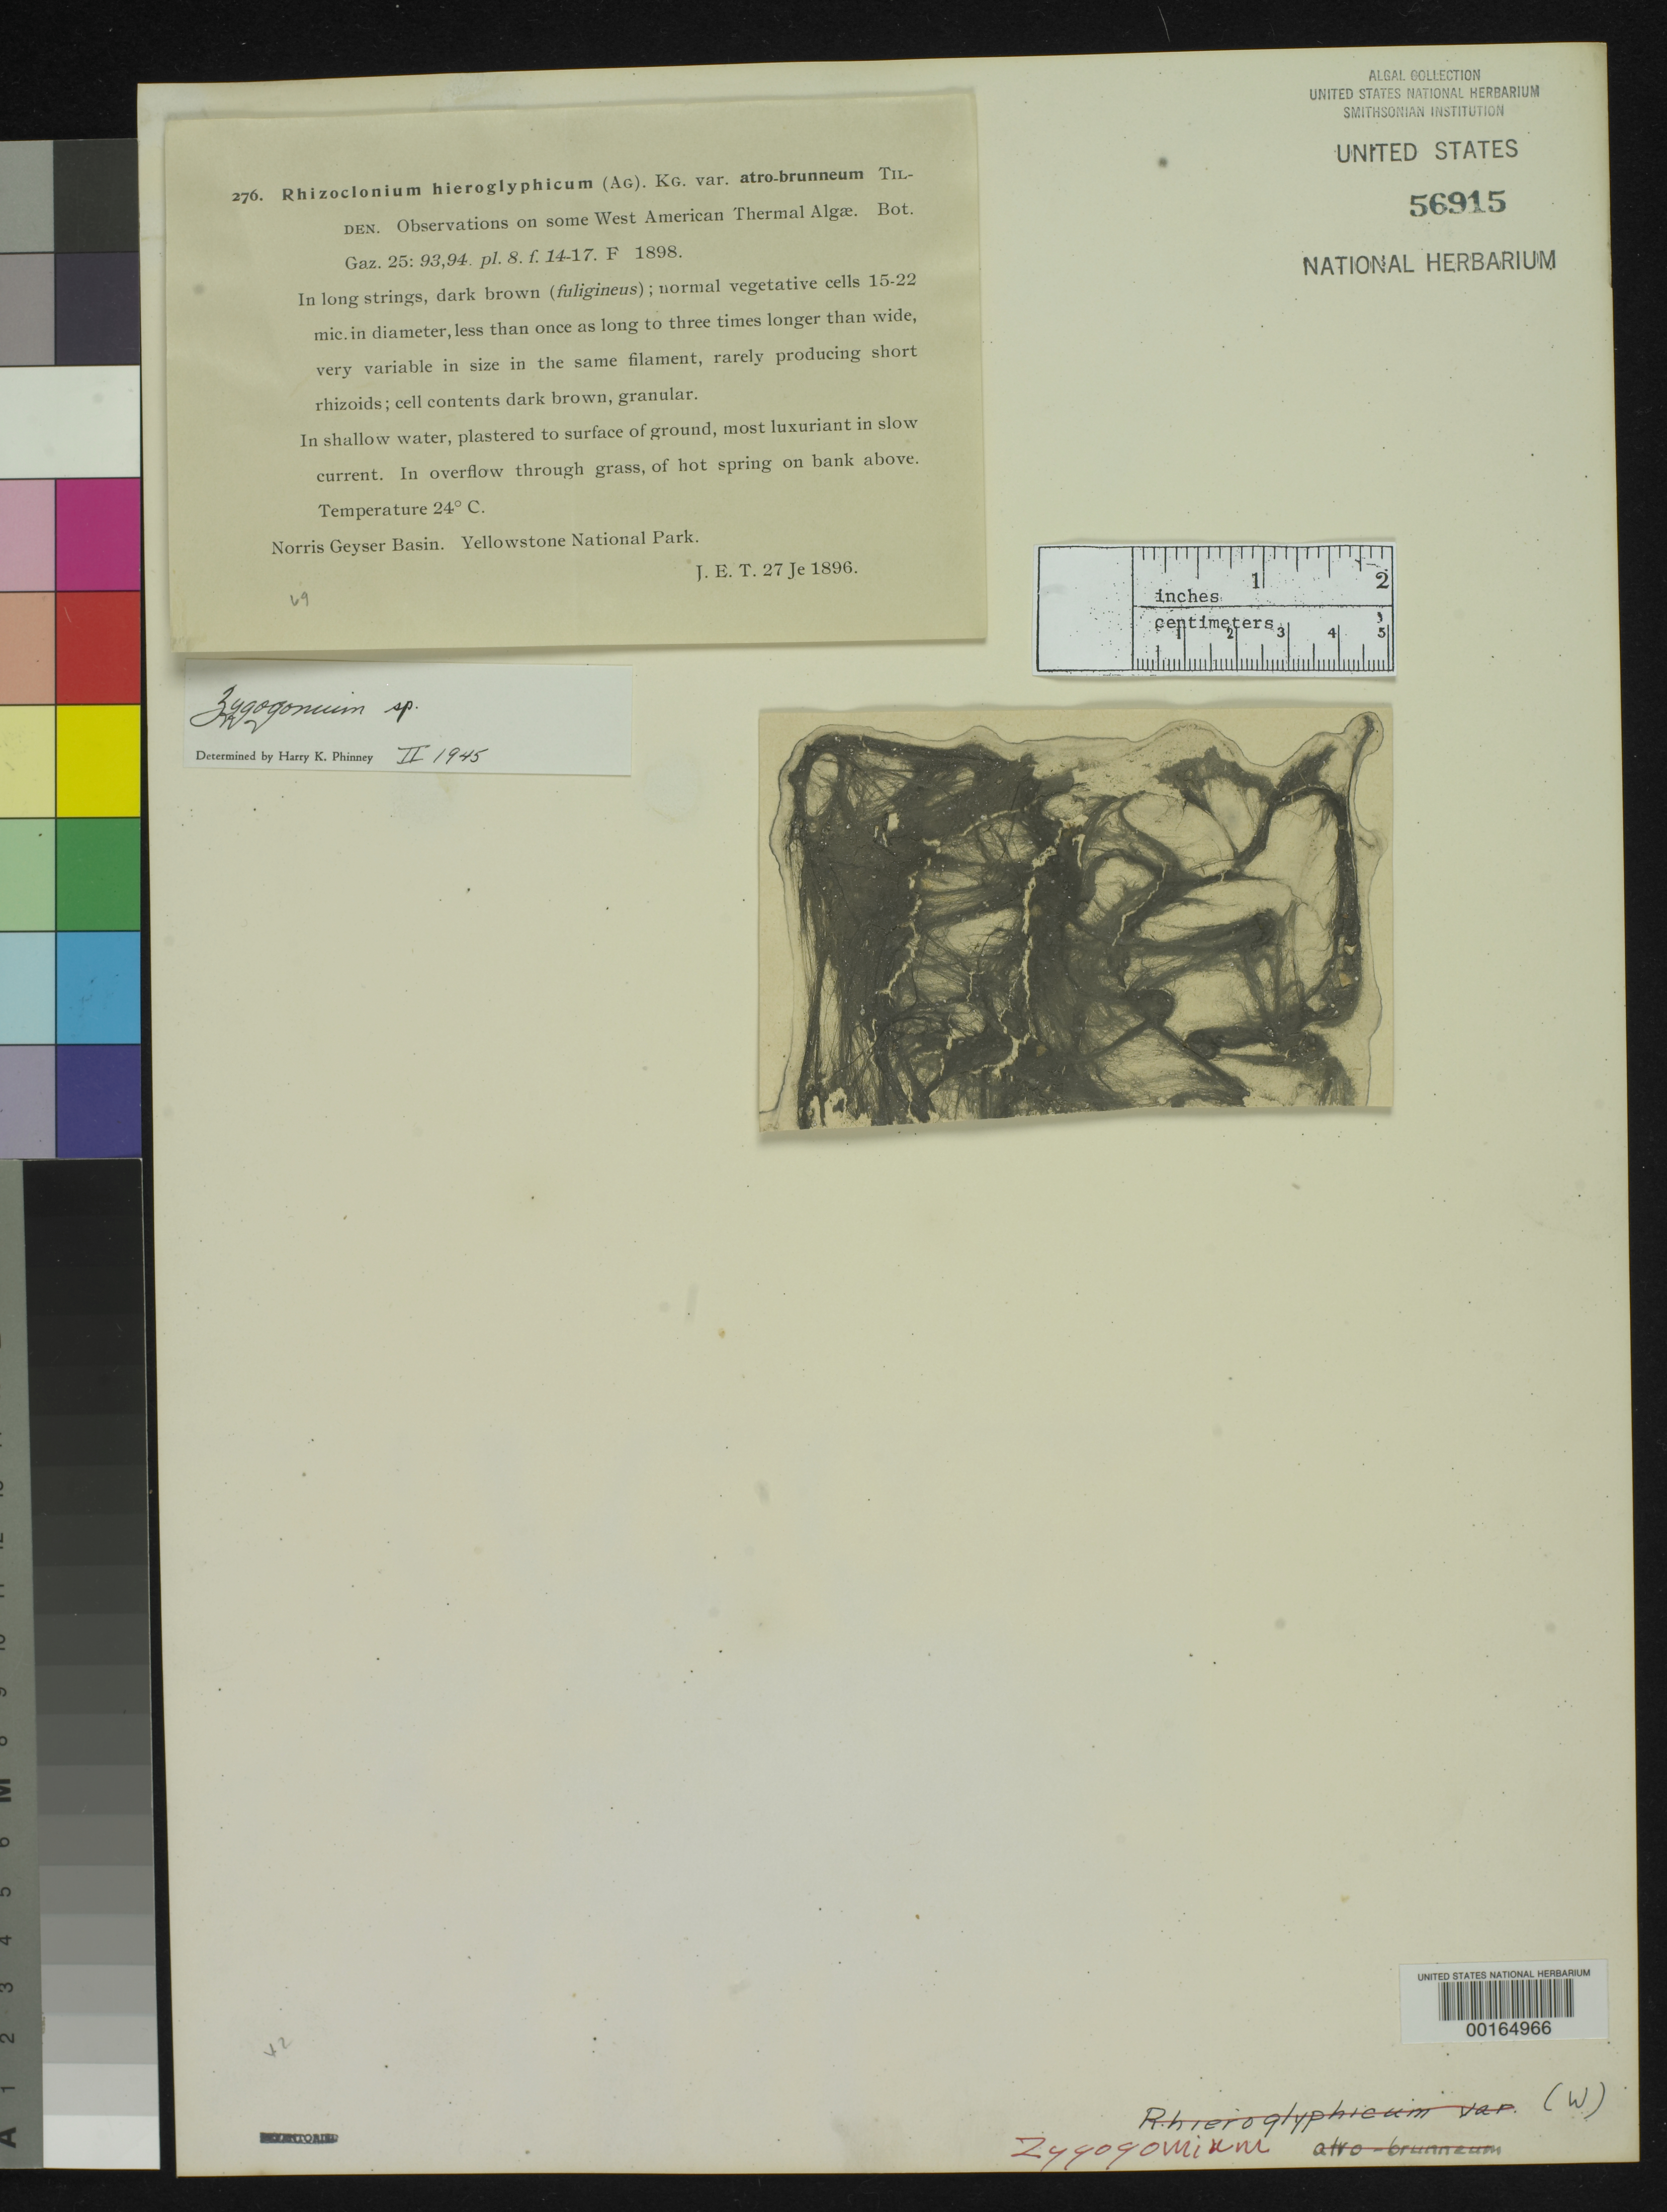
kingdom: Plantae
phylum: Chlorophyta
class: Ulvophyceae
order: Cladophorales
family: Cladophoraceae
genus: Rhizoclonium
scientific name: Rhizoclonium hieroglyphicum var. atro-brunneum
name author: J. E. Tilden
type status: Isotype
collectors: J. E. Tilden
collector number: JET 276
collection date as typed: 27 Jun 1896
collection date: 1896-06-27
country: United States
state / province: Wyoming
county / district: Park County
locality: Yellowstone National Park, Norris Geyser Basin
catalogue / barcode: US 56915